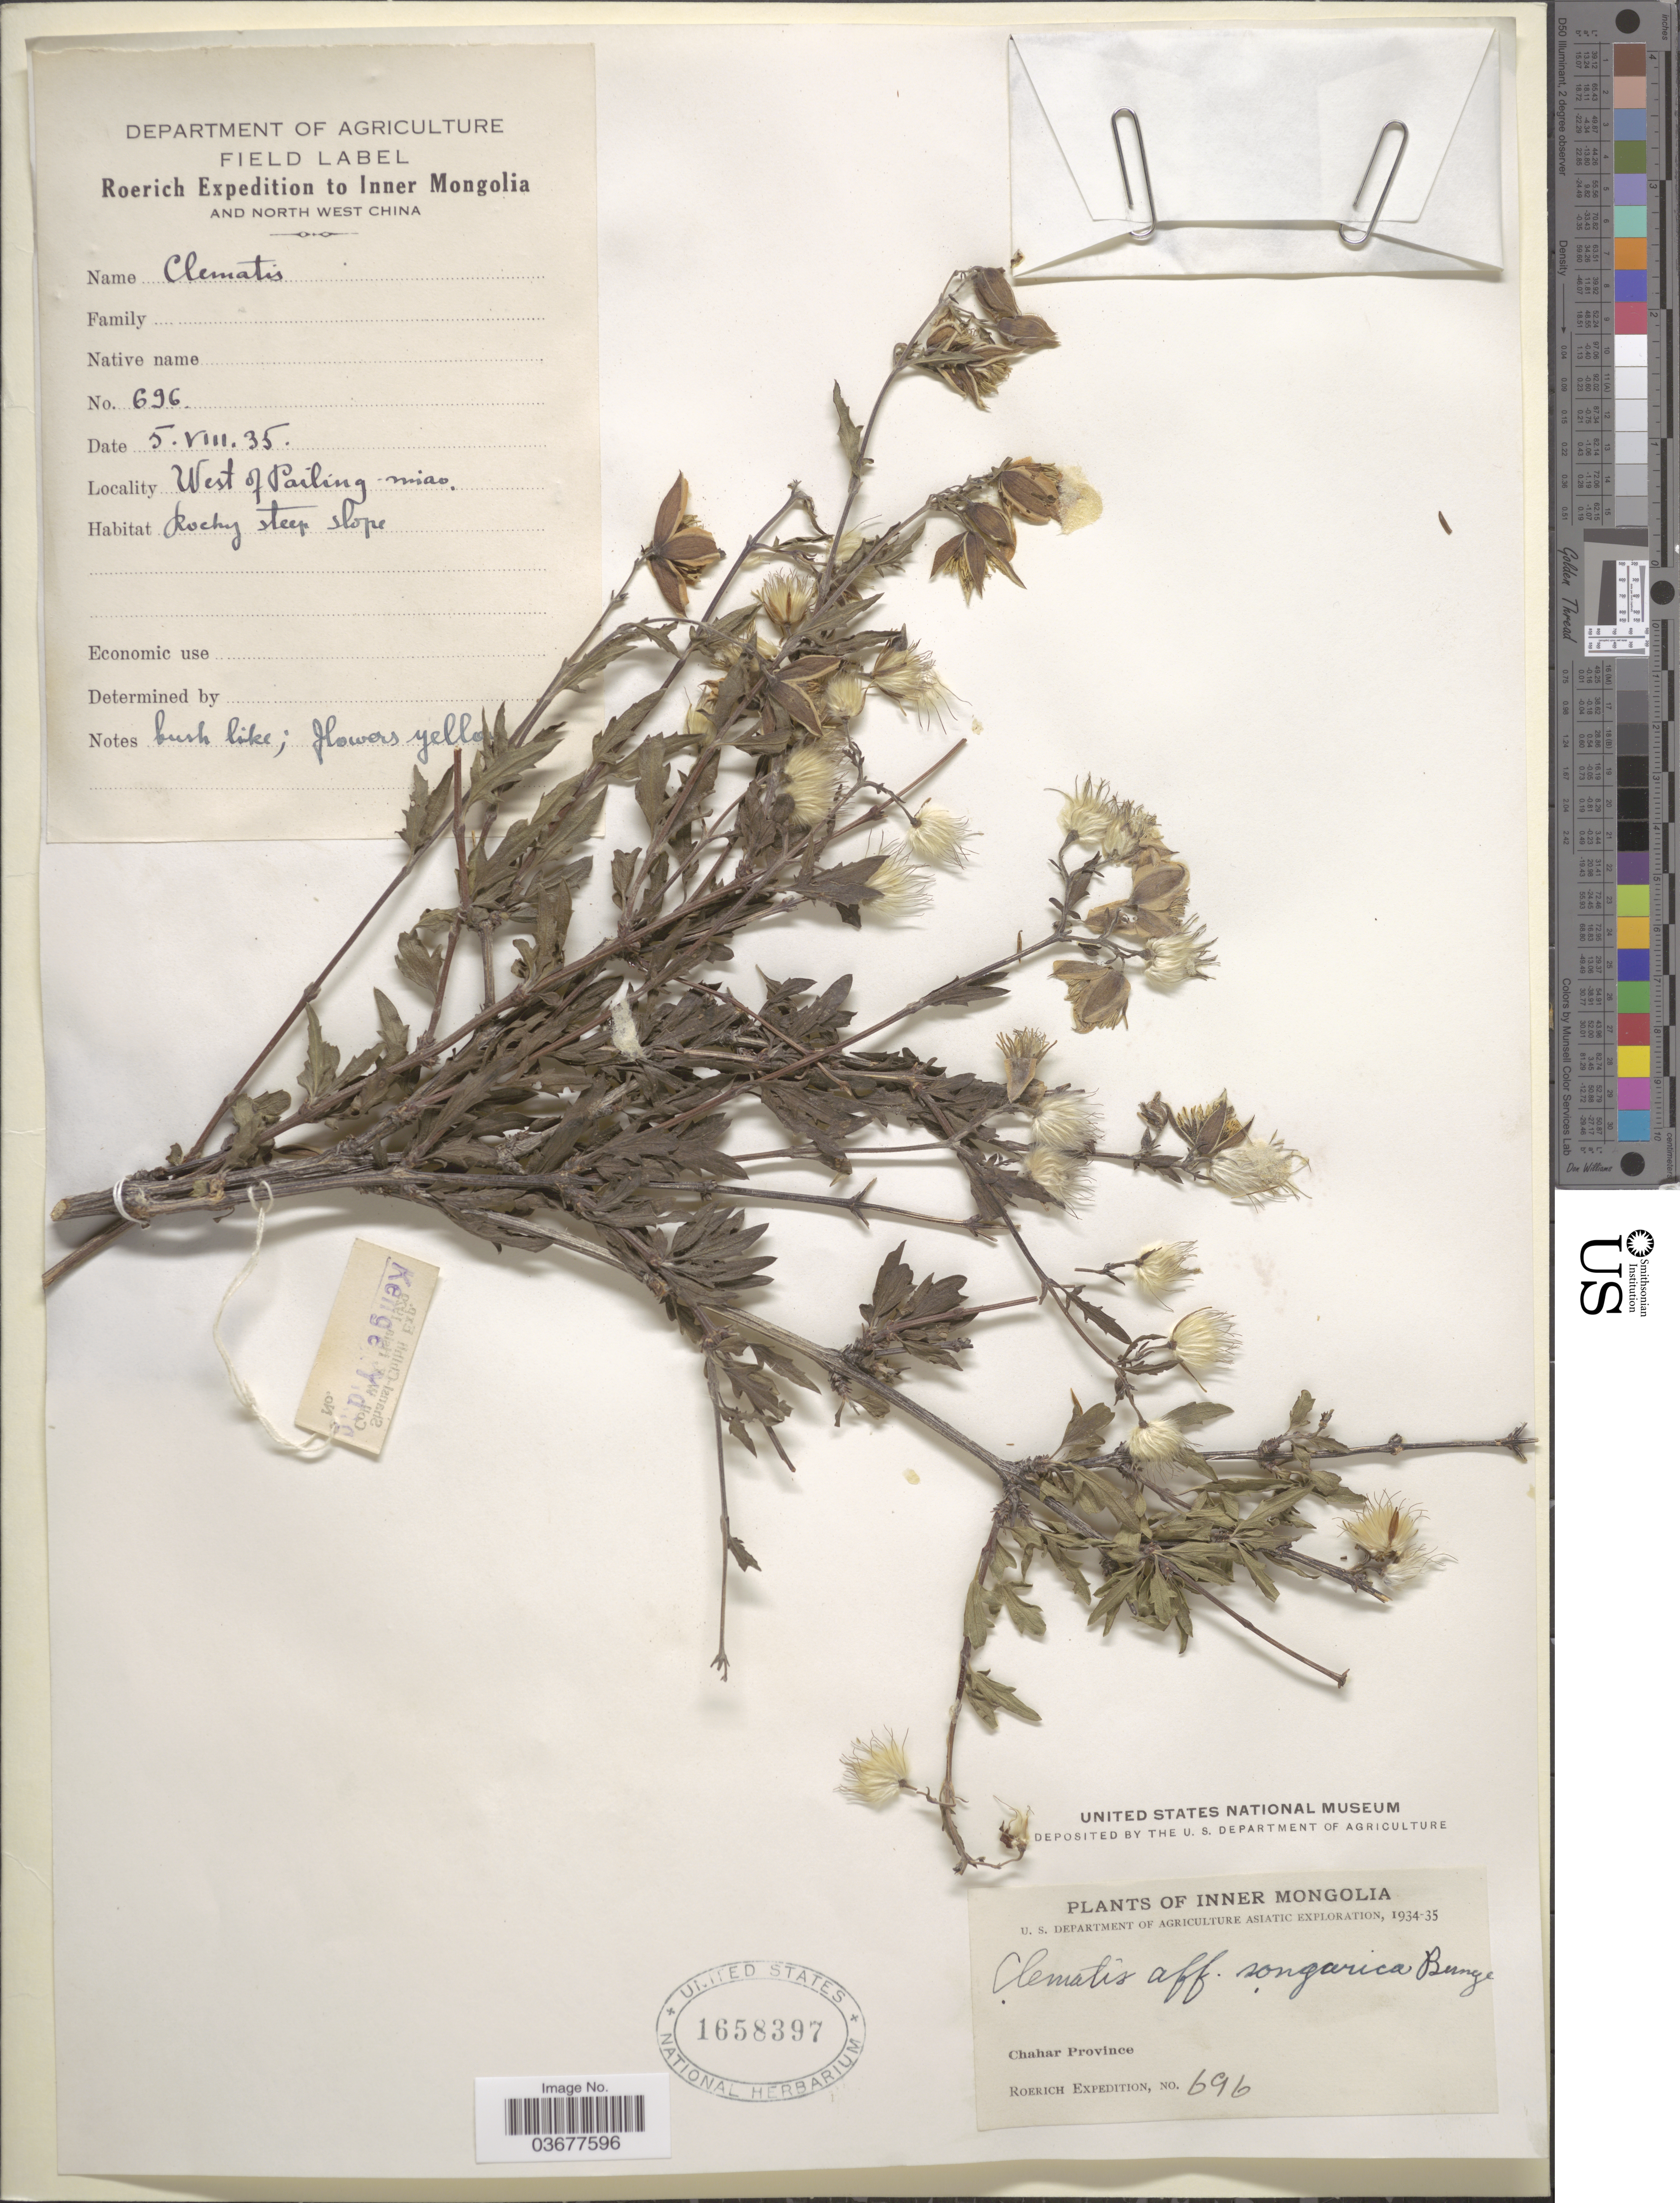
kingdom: Plantae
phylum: Tracheophyta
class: Magnoliopsida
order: Ranunculales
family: Ranunculaceae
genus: Clematis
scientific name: Clematis songarica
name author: Siev. & Steud.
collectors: Roerich Expedition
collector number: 696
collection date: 1935-08-05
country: China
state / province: Nei Monggol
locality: Inner Mongolia. Chahar Province. West of Pailing miao.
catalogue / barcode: US 1658397